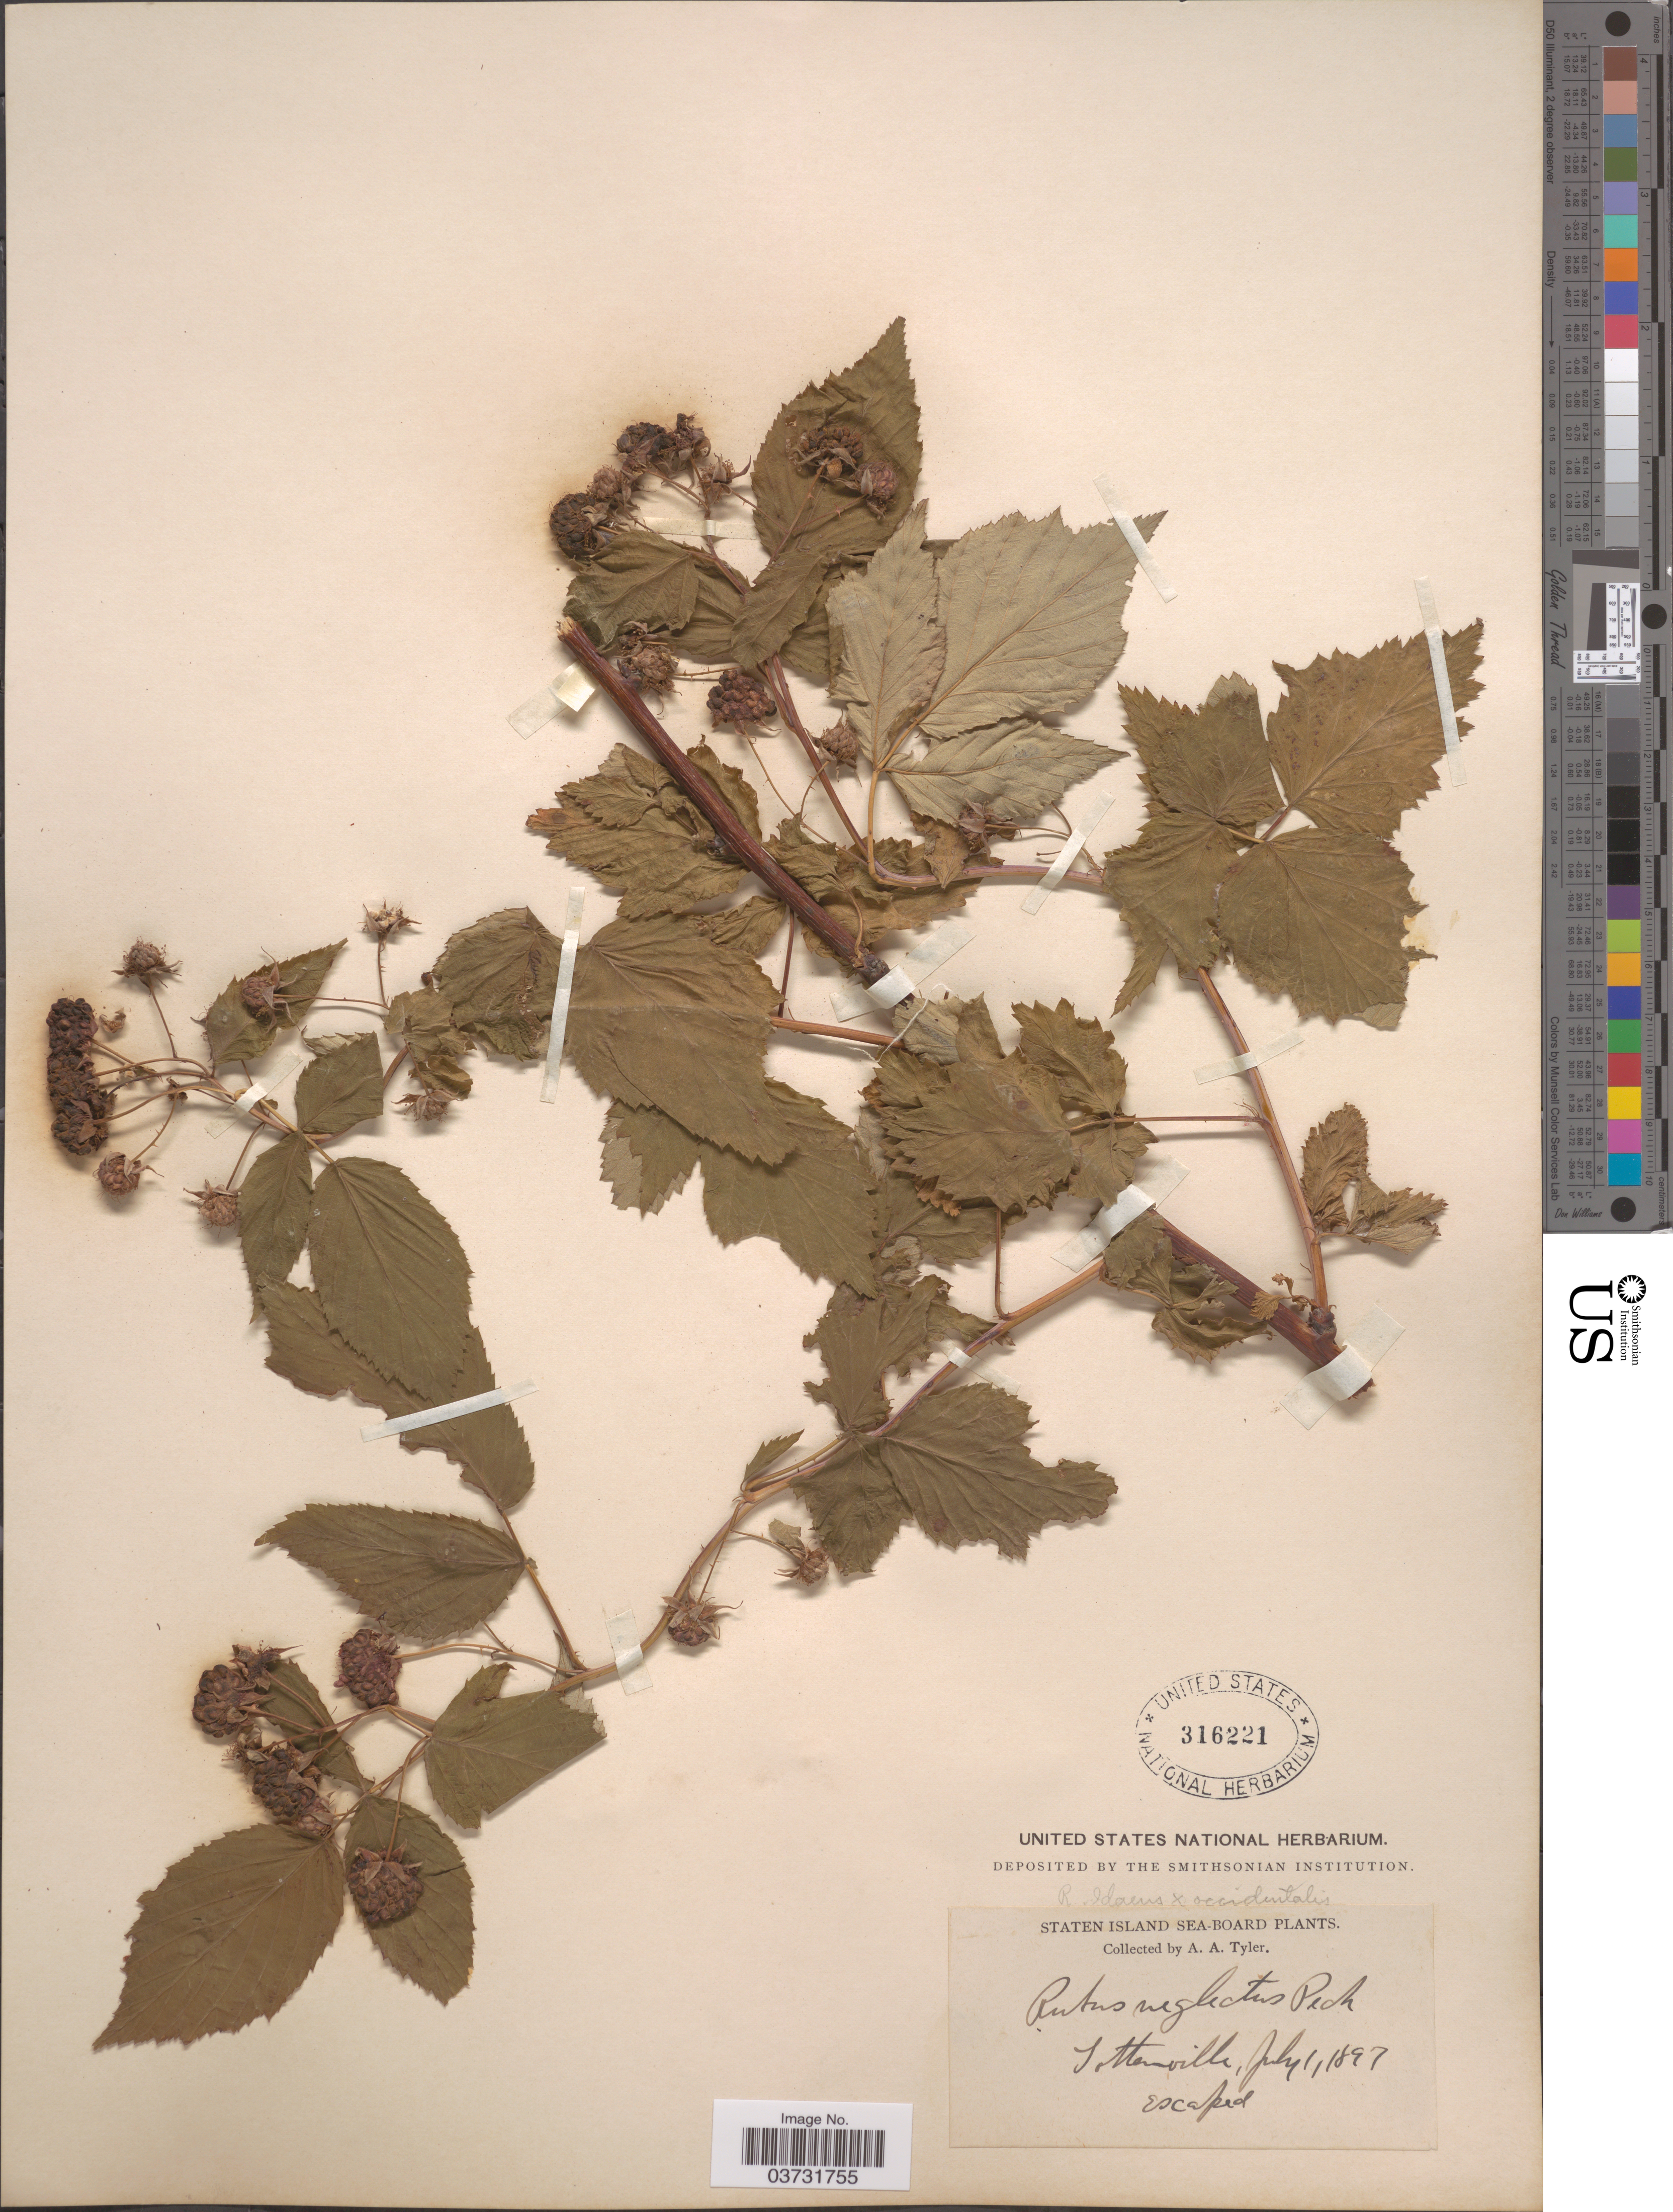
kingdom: Plantae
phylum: Tracheophyta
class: Magnoliopsida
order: Rosales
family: Rosaceae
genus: Rubus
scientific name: Rubus x neglectus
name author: Peck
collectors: A. Tyler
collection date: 1897-07-01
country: United States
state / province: New York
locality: Staten Island Sea-Board. Tottenville.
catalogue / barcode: US 316221